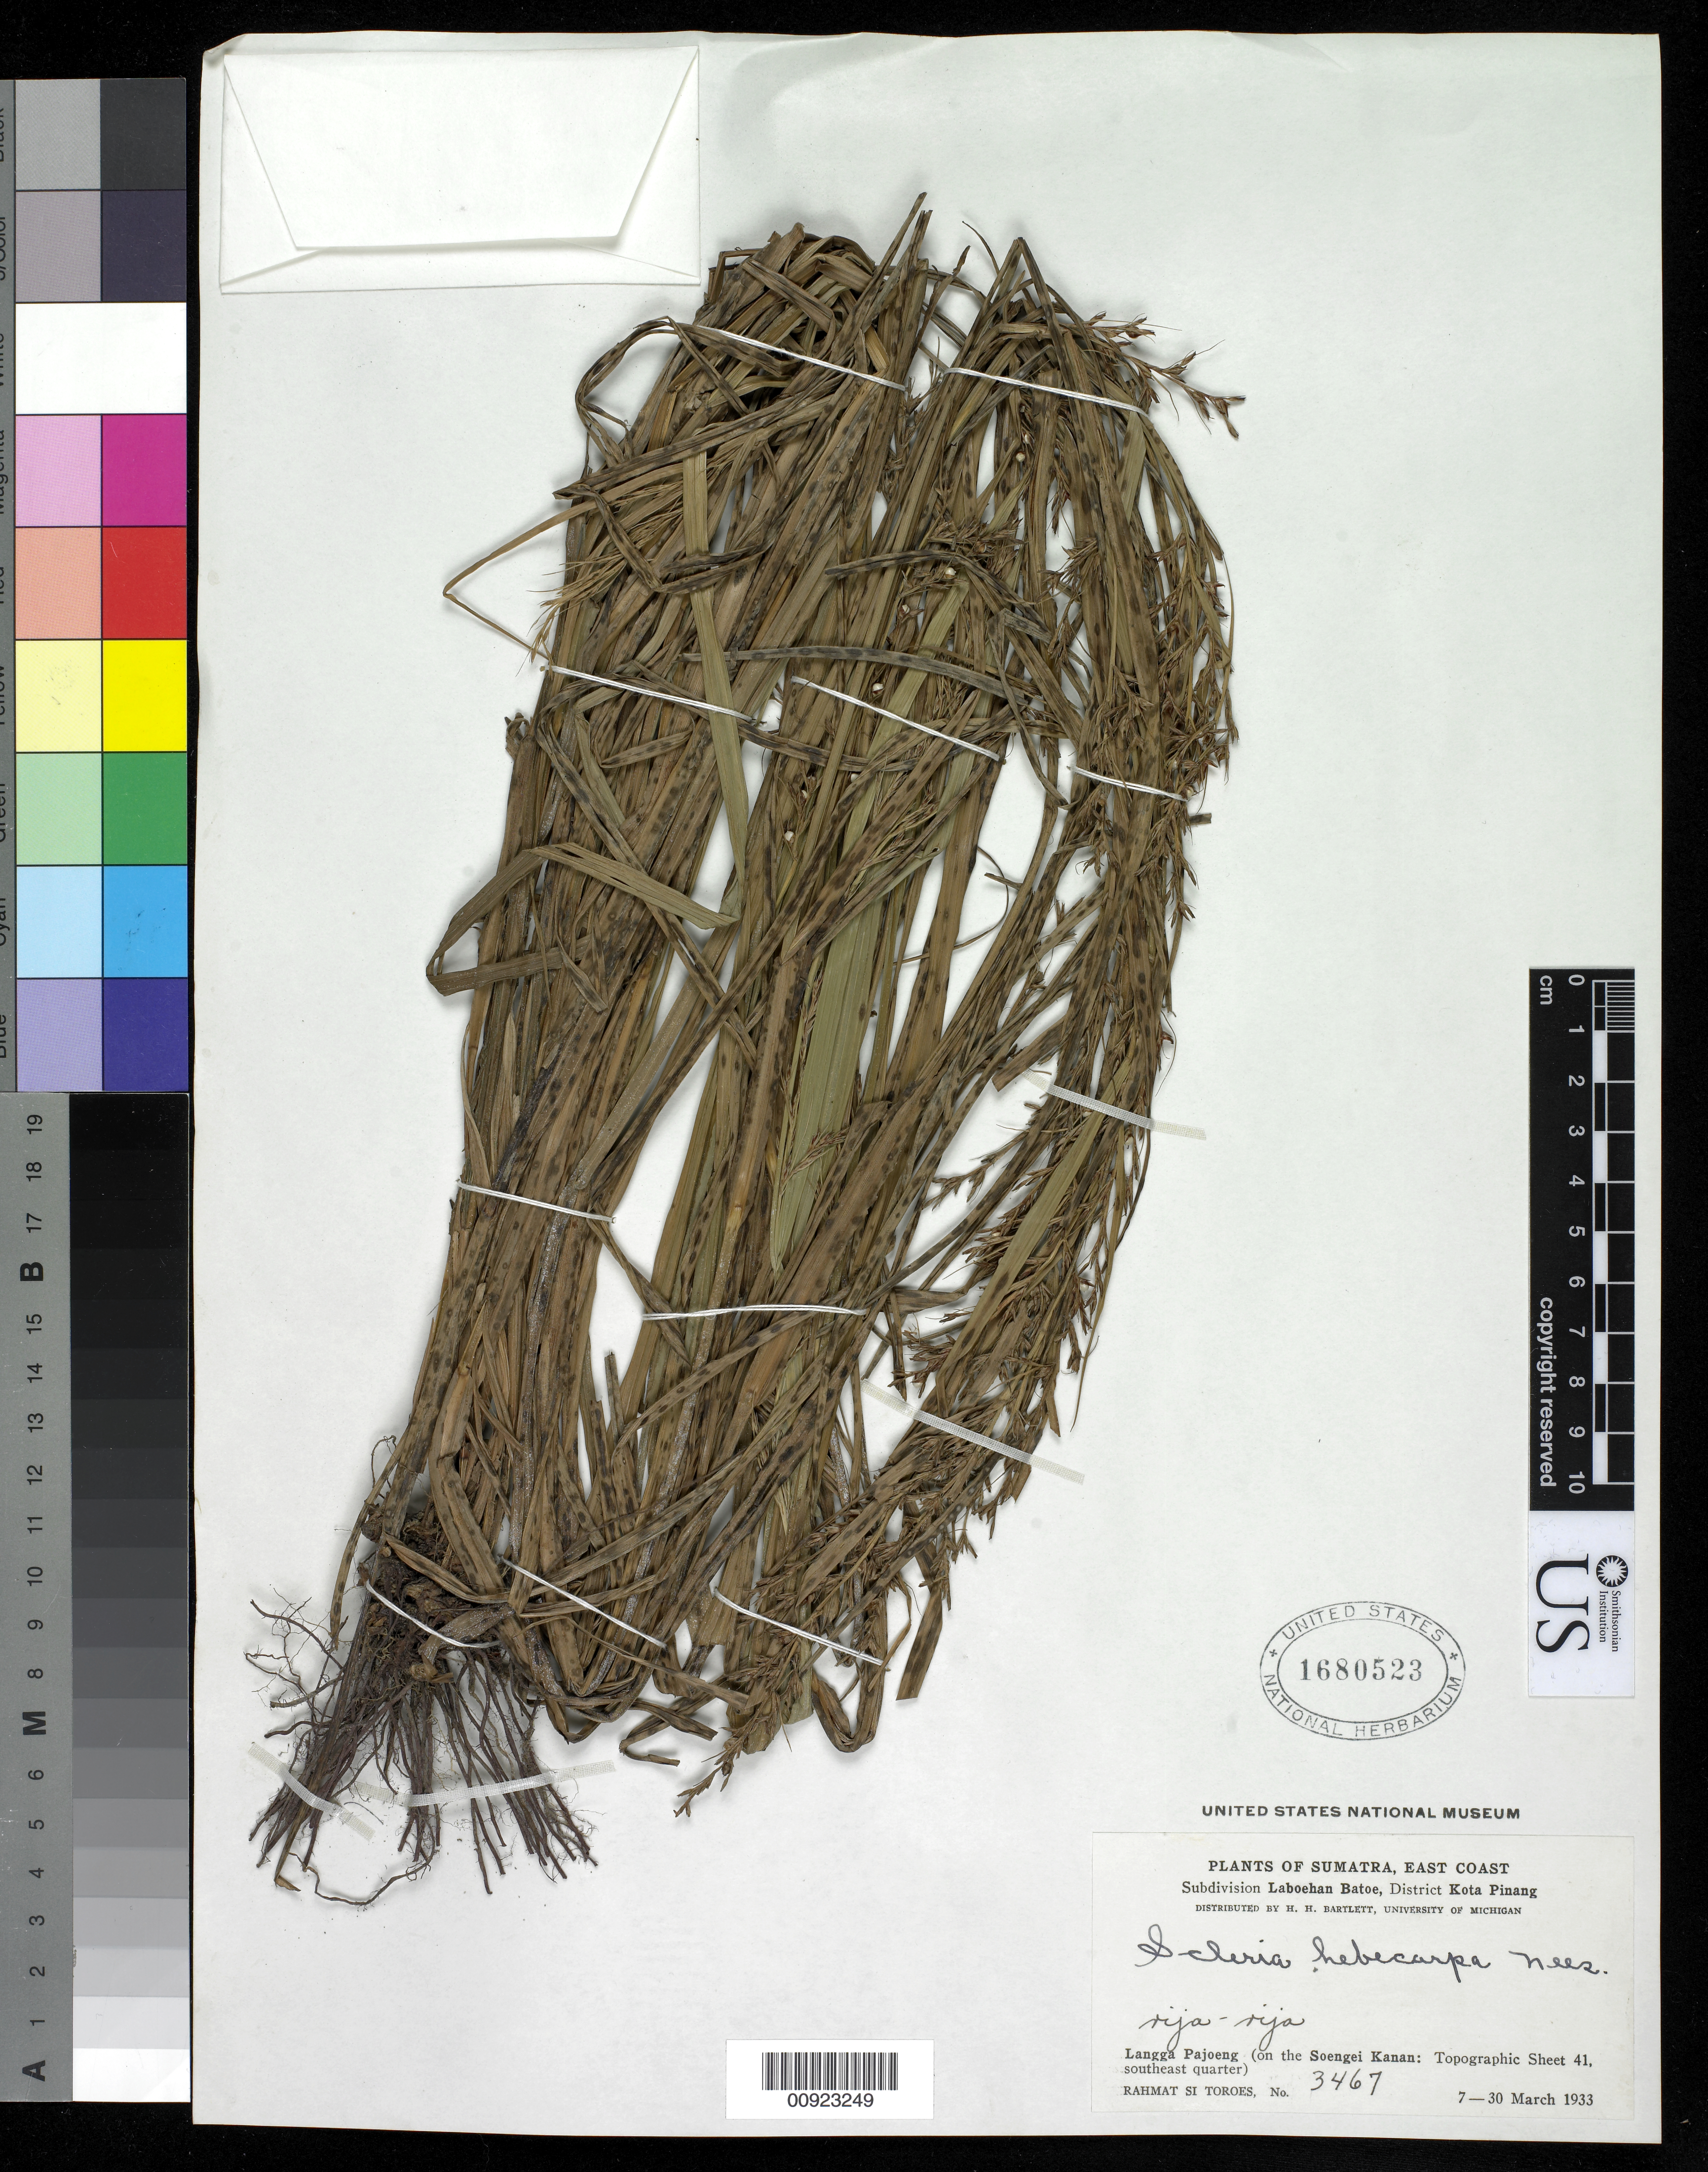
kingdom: Plantae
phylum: Tracheophyta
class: Liliopsida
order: Poales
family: Cyperaceae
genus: Scleria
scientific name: Scleria levis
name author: Retz.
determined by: Strong, Mark T., (BOT), Smithsonian Institution - National Museum of Natural History (UNITED STATES)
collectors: Rahmat Si Boeea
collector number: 3467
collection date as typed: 07 Mar 1933 to 30 Mar 1933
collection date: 1933-03-07/1933-03-30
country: Indonesia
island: Sumatra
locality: Subdivision Laboehan Batoe, District Kota Pinang, Langga Pajoeng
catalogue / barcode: US 1680523